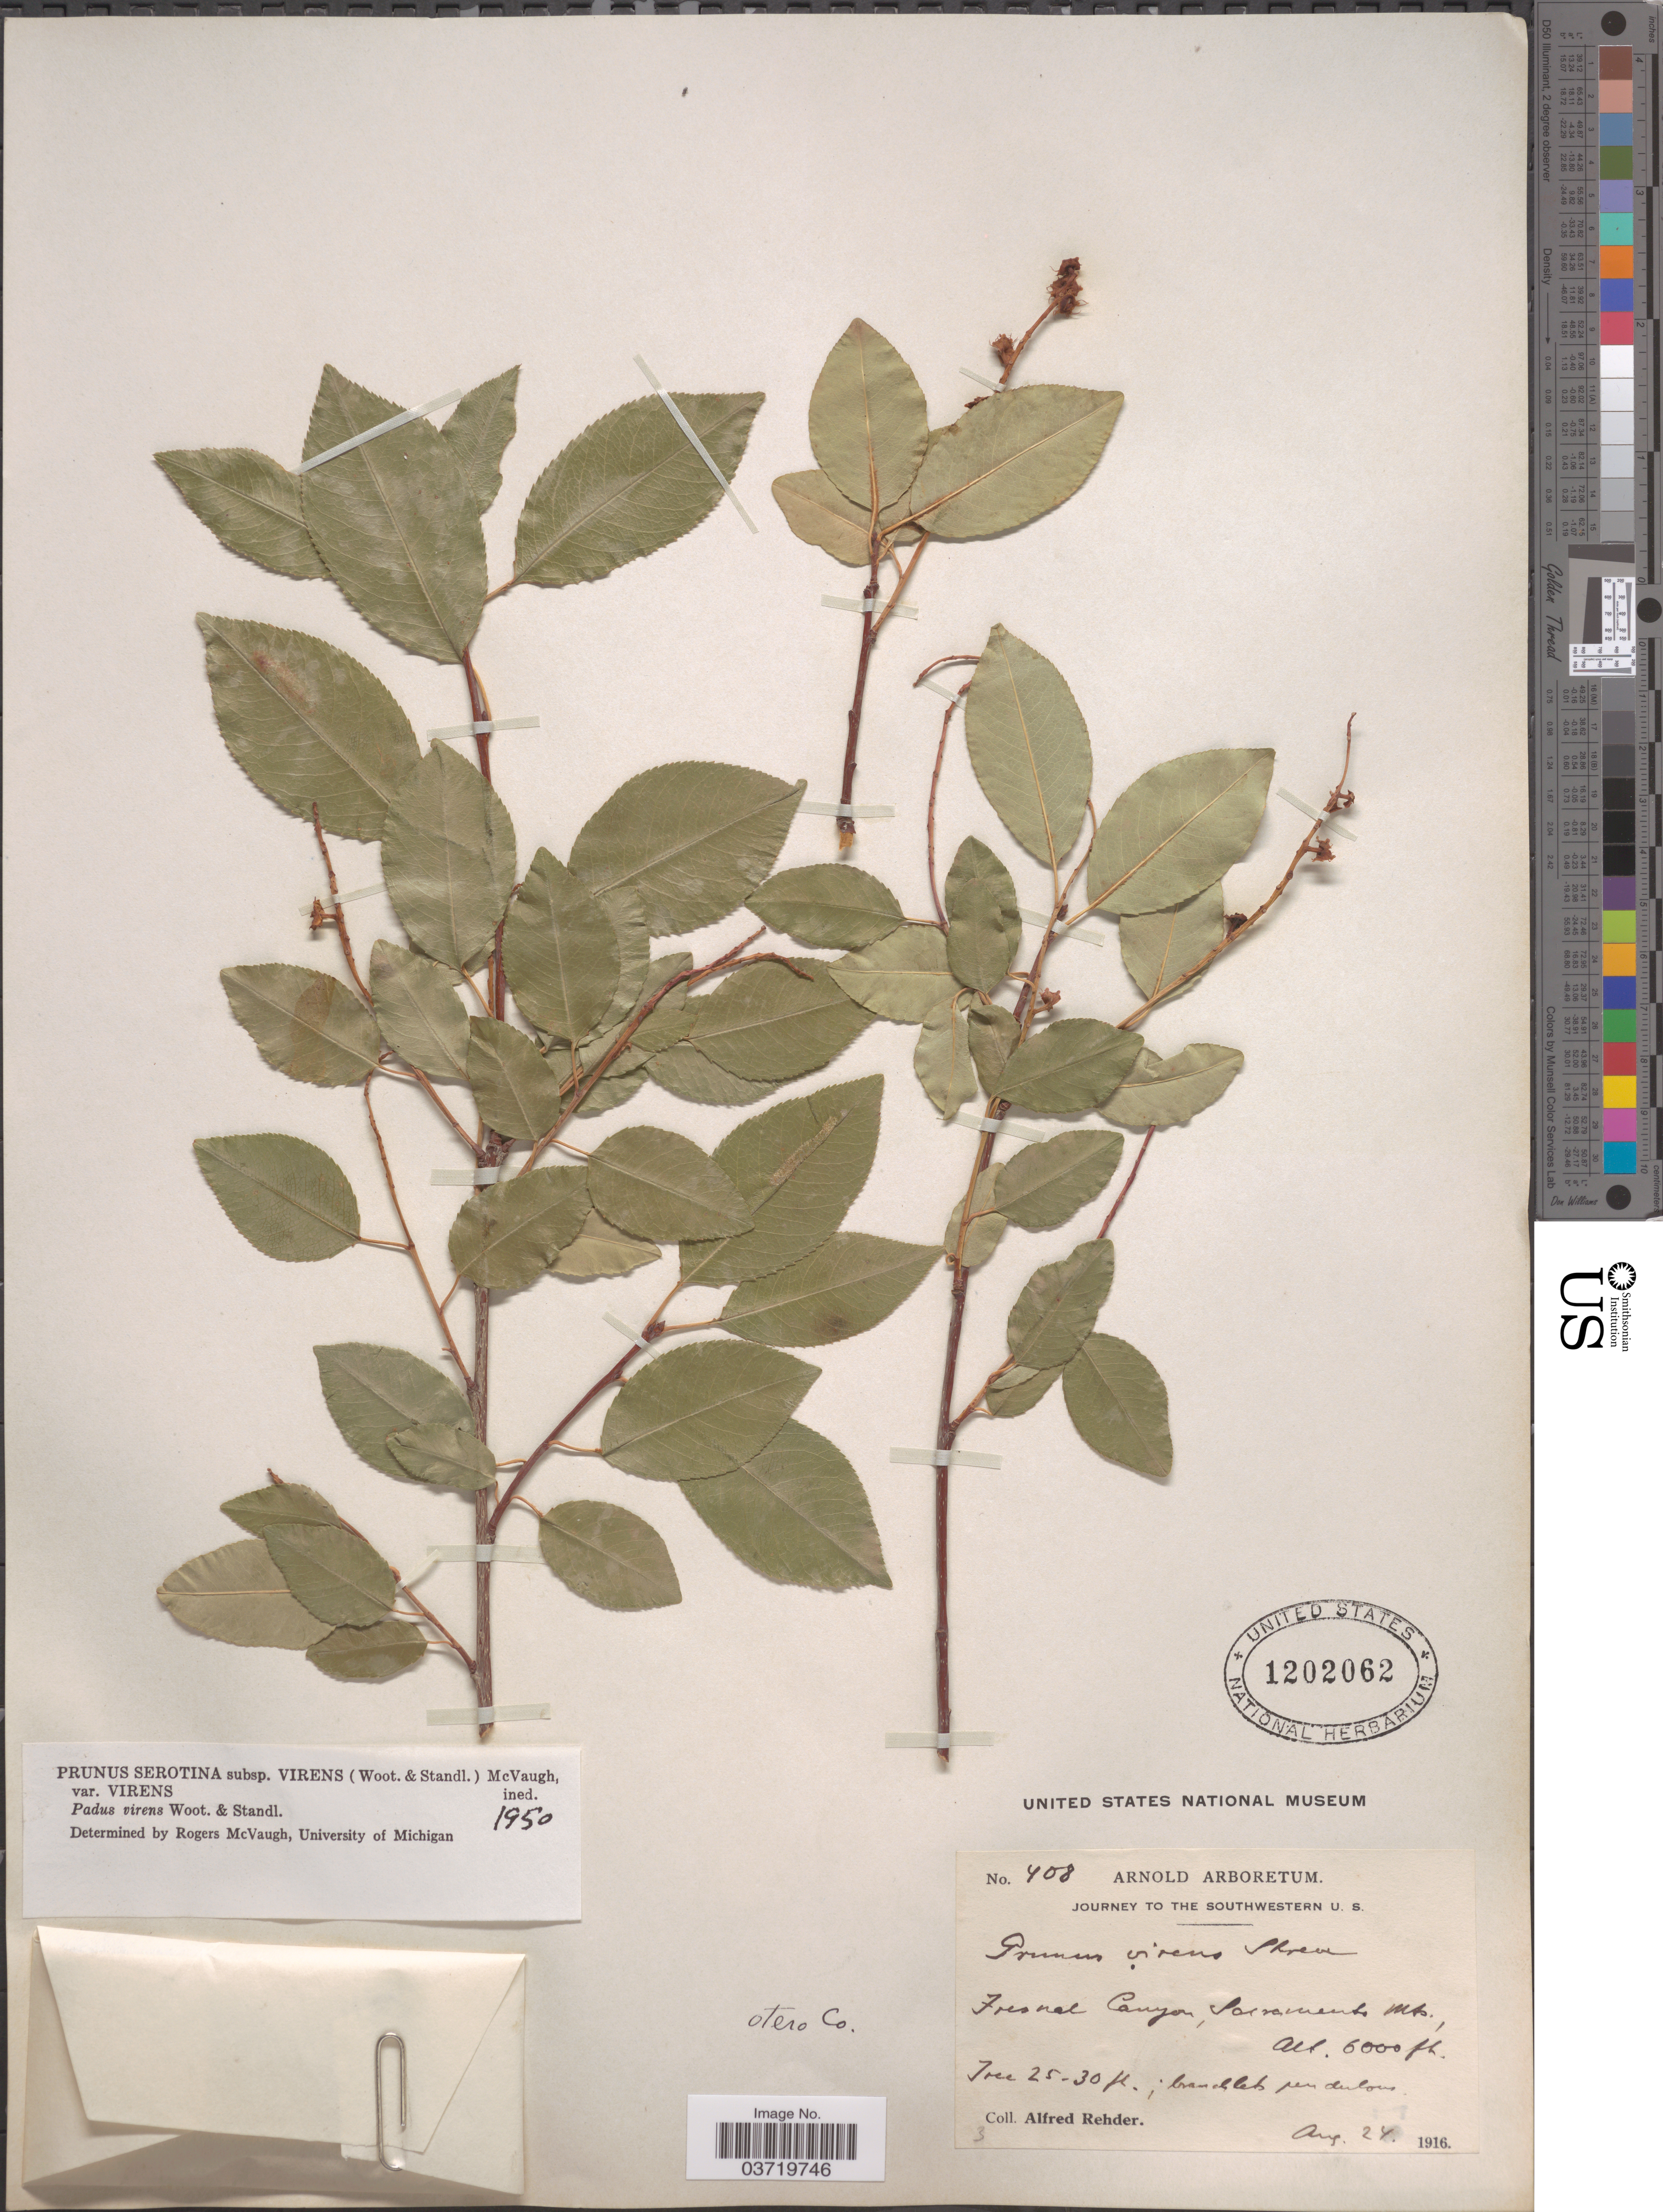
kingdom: Plantae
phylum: Tracheophyta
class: Magnoliopsida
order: Rosales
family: Rosaceae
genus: Prunus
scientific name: Prunus serotina var. rufula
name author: (Wooton & Standl.) McVaugh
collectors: A. Rehder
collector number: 408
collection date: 1916-08-24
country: United States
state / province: New Mexico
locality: The Southwestern U. S. Fresnal Canyon, Sacramento Mts. Otero Co.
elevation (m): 1829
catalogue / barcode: US 1202062